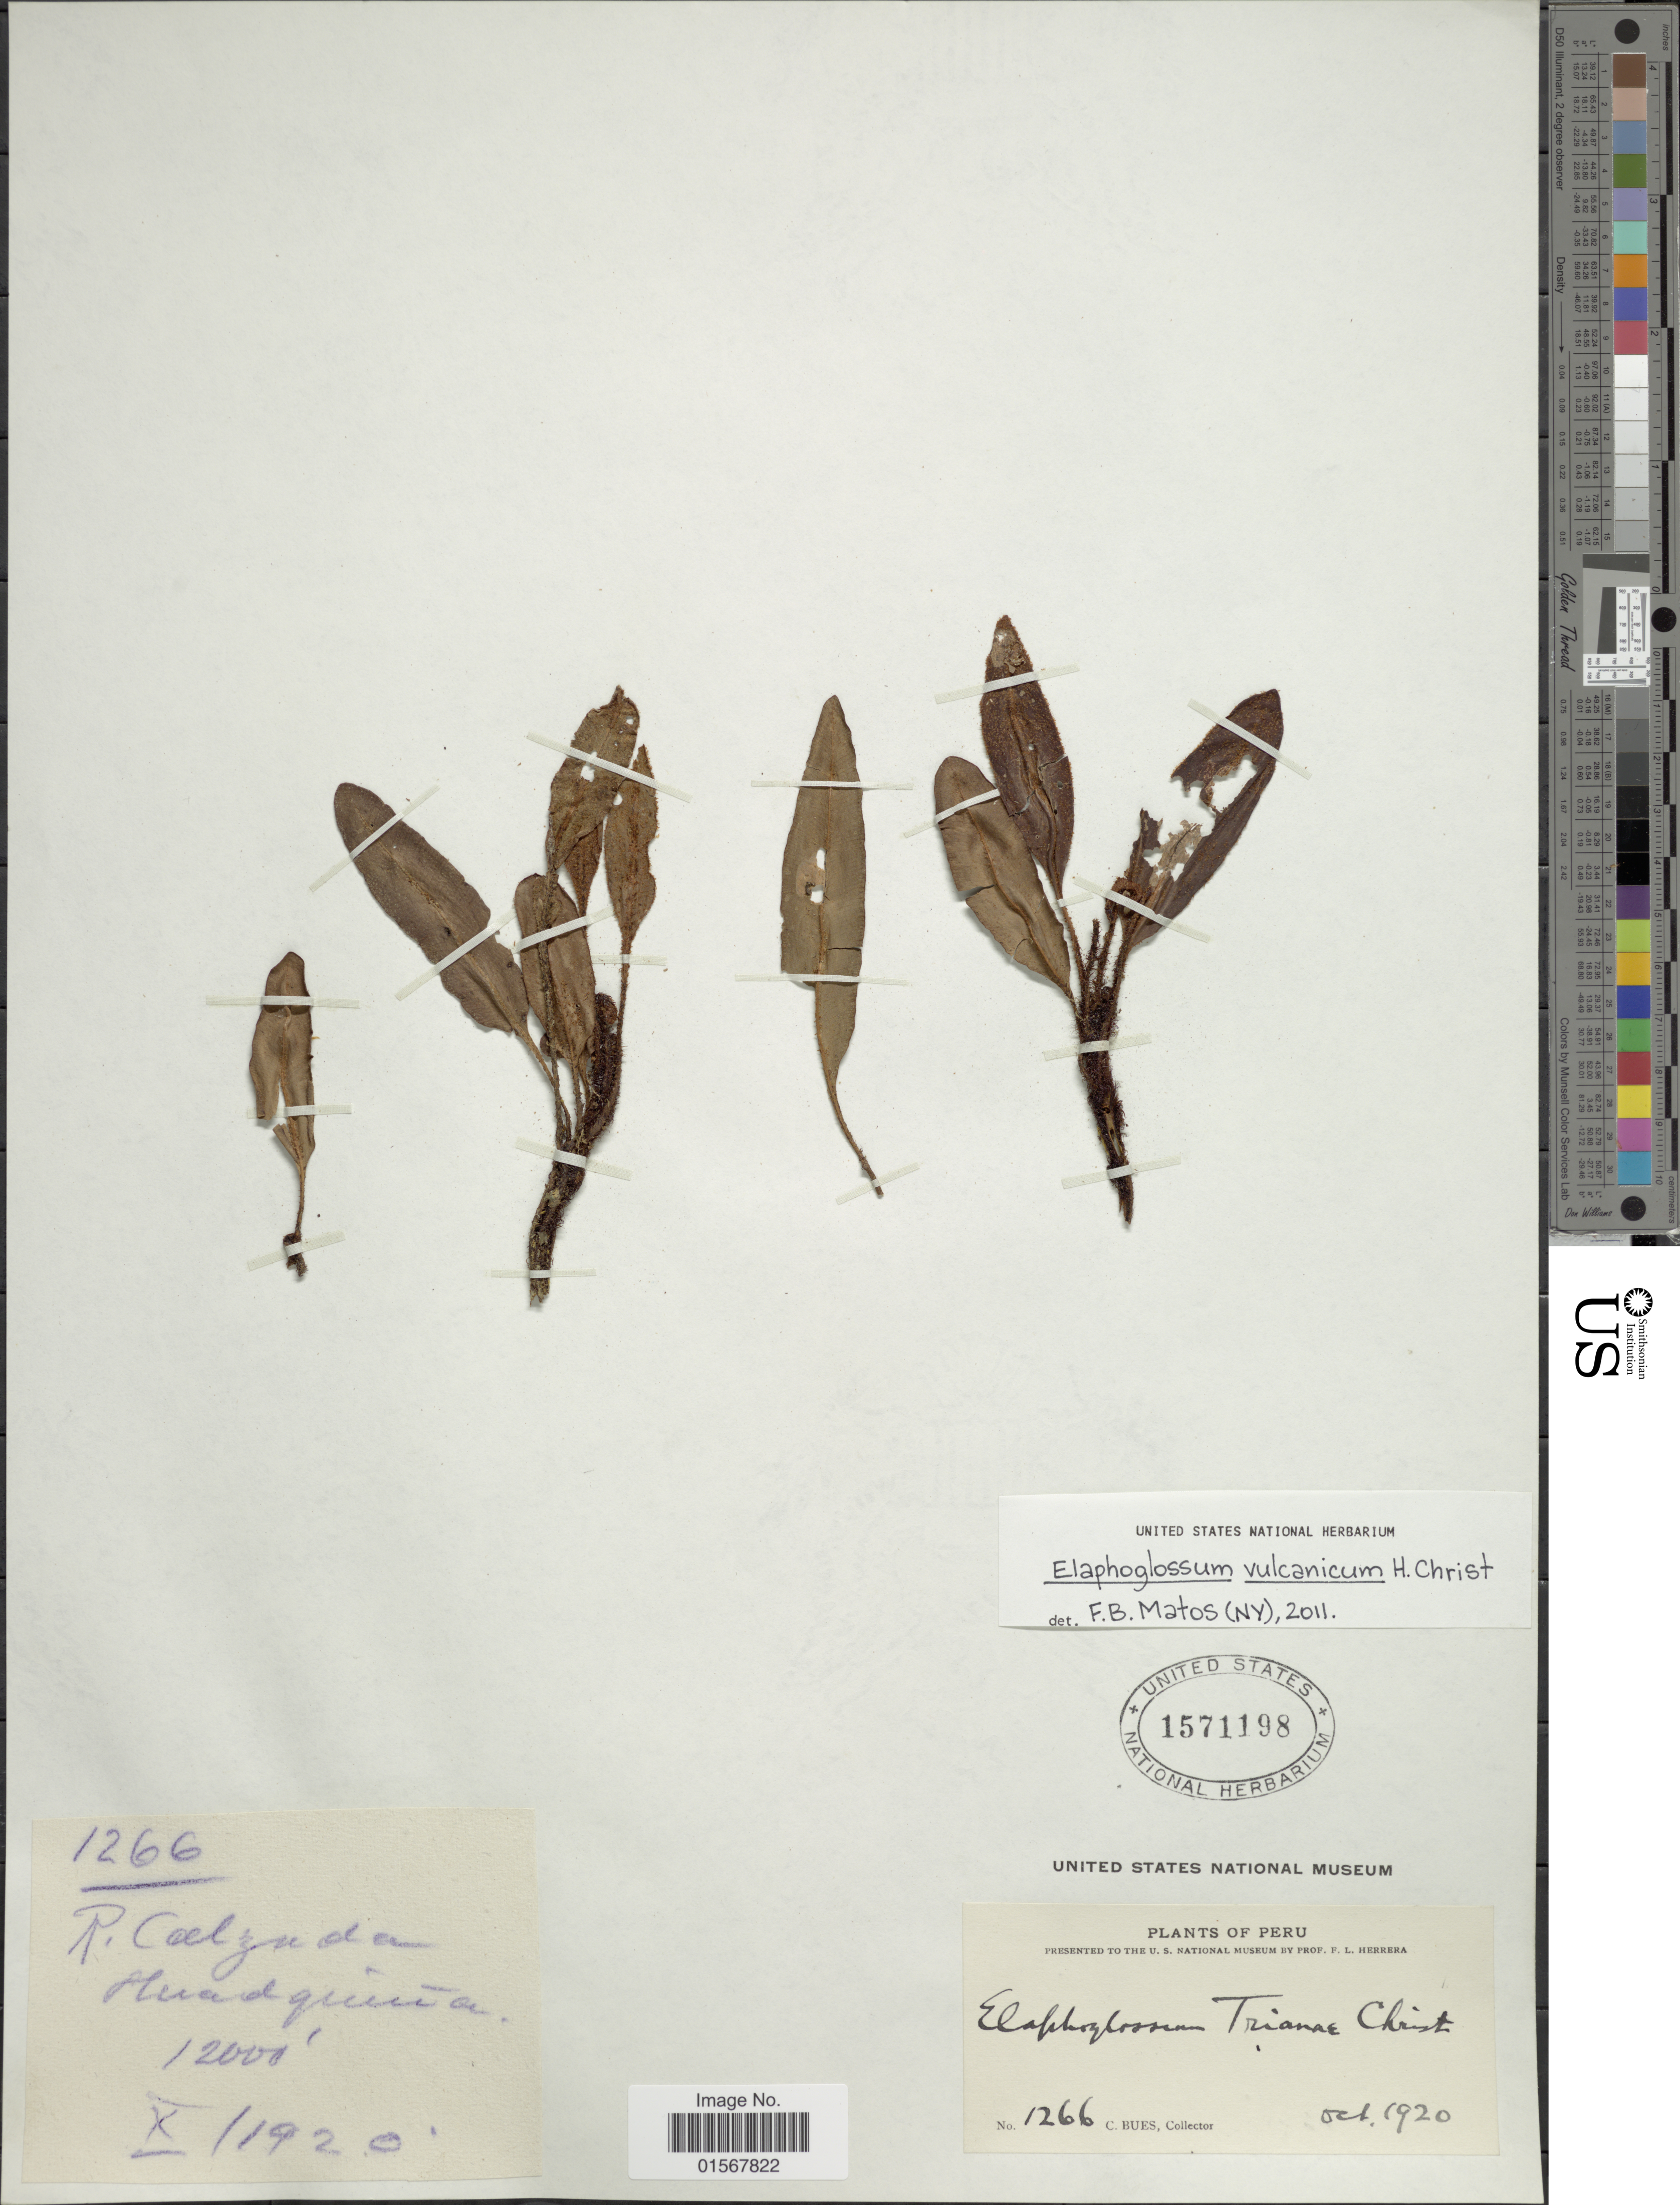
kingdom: Plantae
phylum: Tracheophyta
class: Polypodiopsida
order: Polypodiales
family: Dryopteridaceae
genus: Elaphoglossum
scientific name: Elaphoglossum vulcanicum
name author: Christ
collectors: C. Bues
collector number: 1266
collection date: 1920-10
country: Peru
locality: R. Calzuda, Huadquinia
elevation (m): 3658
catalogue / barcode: US 1571198